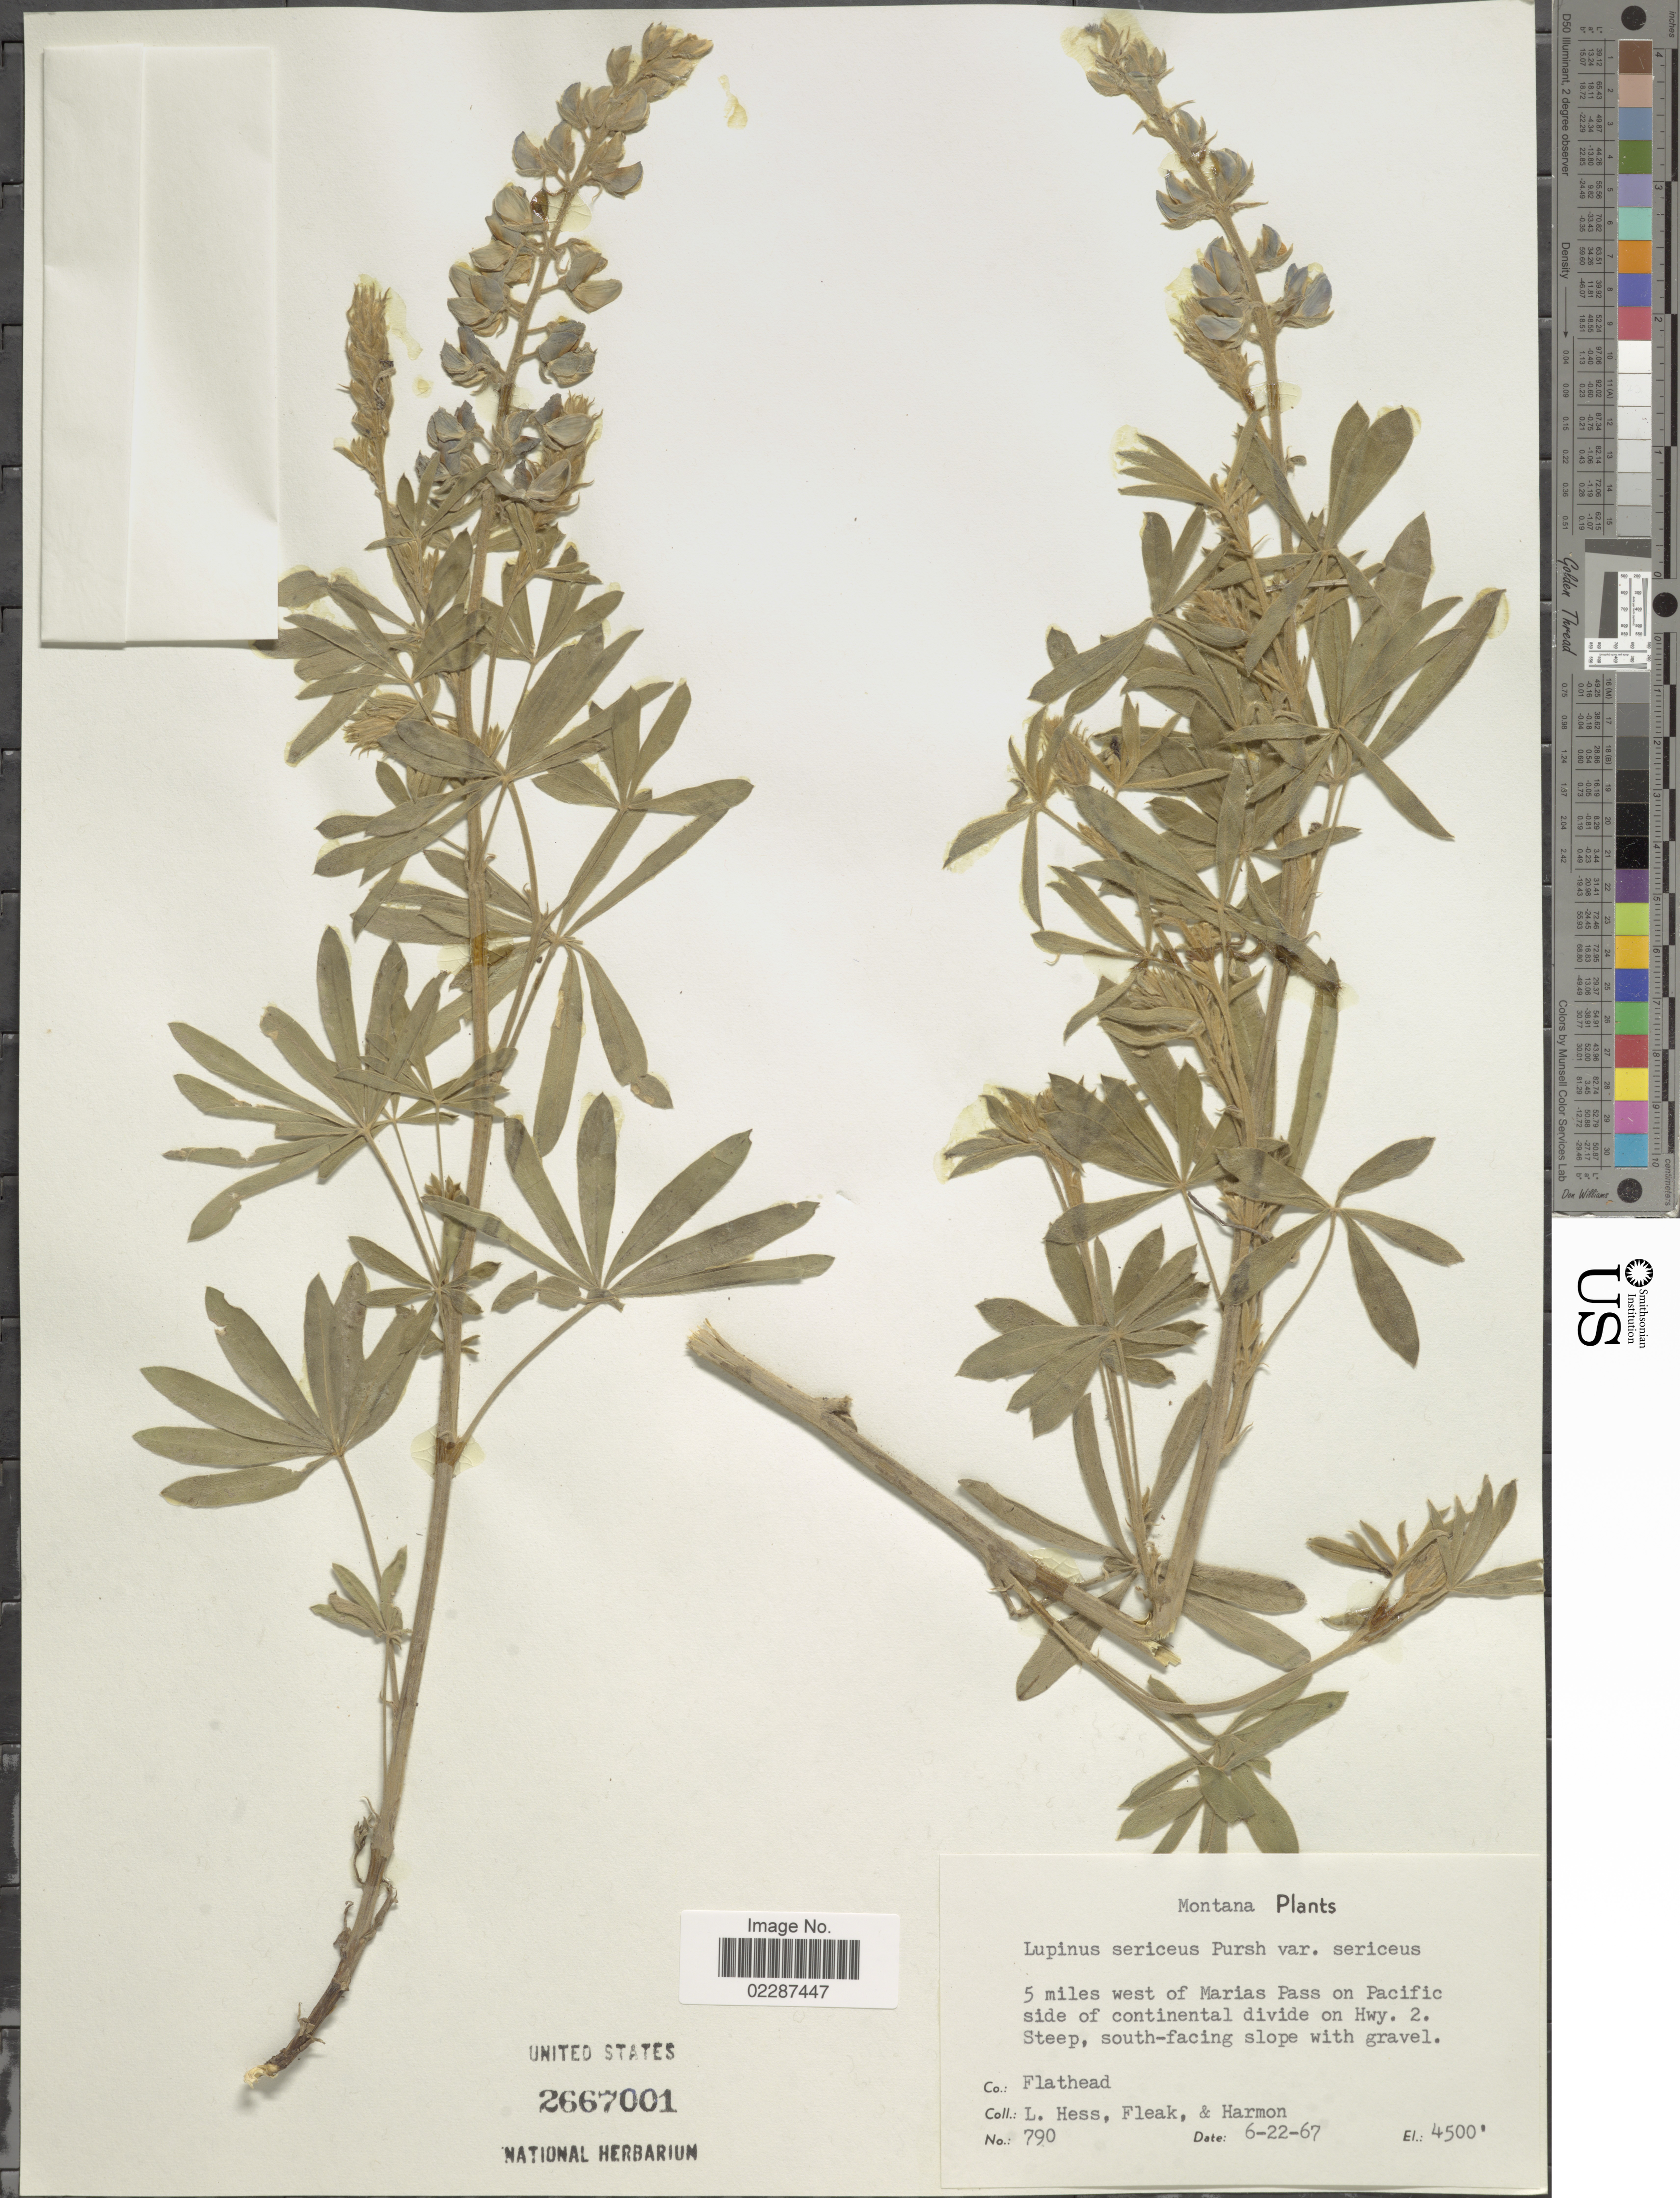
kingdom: Plantae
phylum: Tracheophyta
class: Magnoliopsida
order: Fabales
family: Fabaceae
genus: Lupinus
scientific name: Lupinus sericeus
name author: Pursh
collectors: L. Hess, L. Fleak & -. Harmon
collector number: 790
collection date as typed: Transcribed d/m/y: 22/6/67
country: United States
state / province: Montana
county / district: Flathead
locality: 5 miles W of Marias Pass on Pacific side of continent divide on Hwy. 2.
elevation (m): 1372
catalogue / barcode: US 2667001